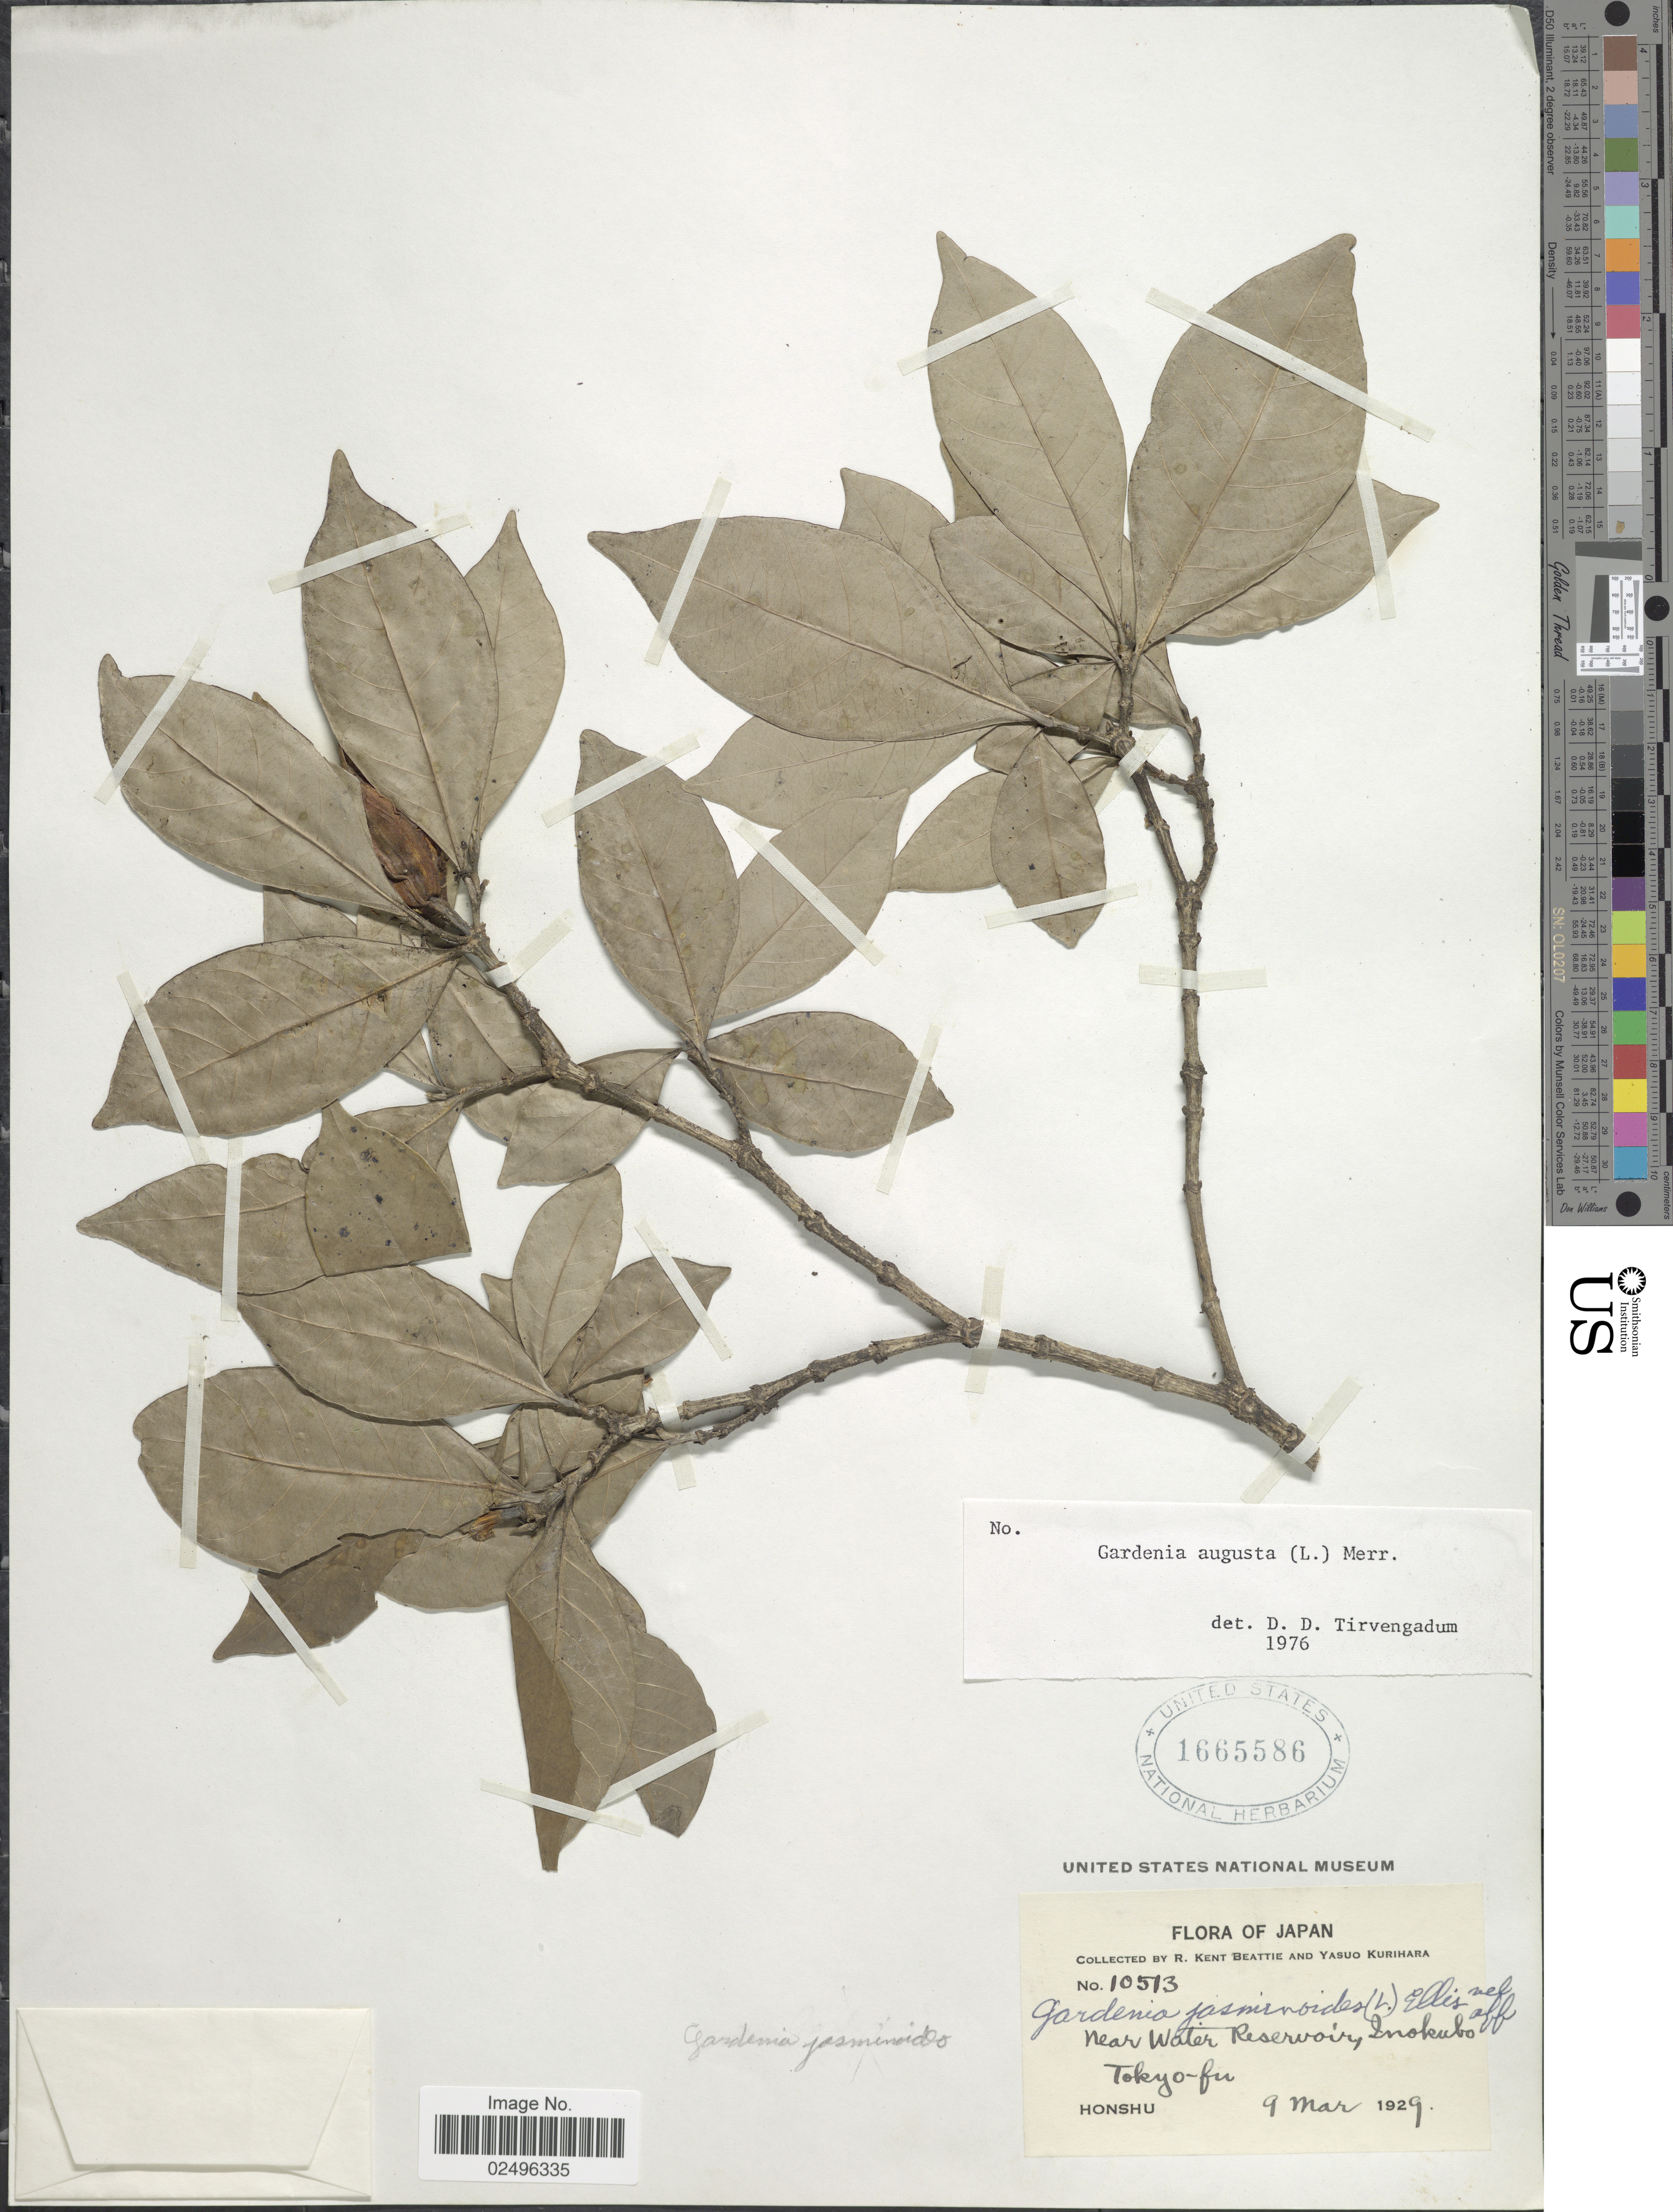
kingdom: Plantae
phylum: Tracheophyta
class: Magnoliopsida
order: Gentianales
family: Rubiaceae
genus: Gardenia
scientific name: Gardenia augusta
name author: (L.) Merr.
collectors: R. K. Beattie & Y. Kurihara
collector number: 10513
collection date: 1929-03-09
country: Japan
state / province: Tokyo, Federal City of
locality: Near Water Reservoir, Inokubo Tokyo-fu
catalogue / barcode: US 1665586